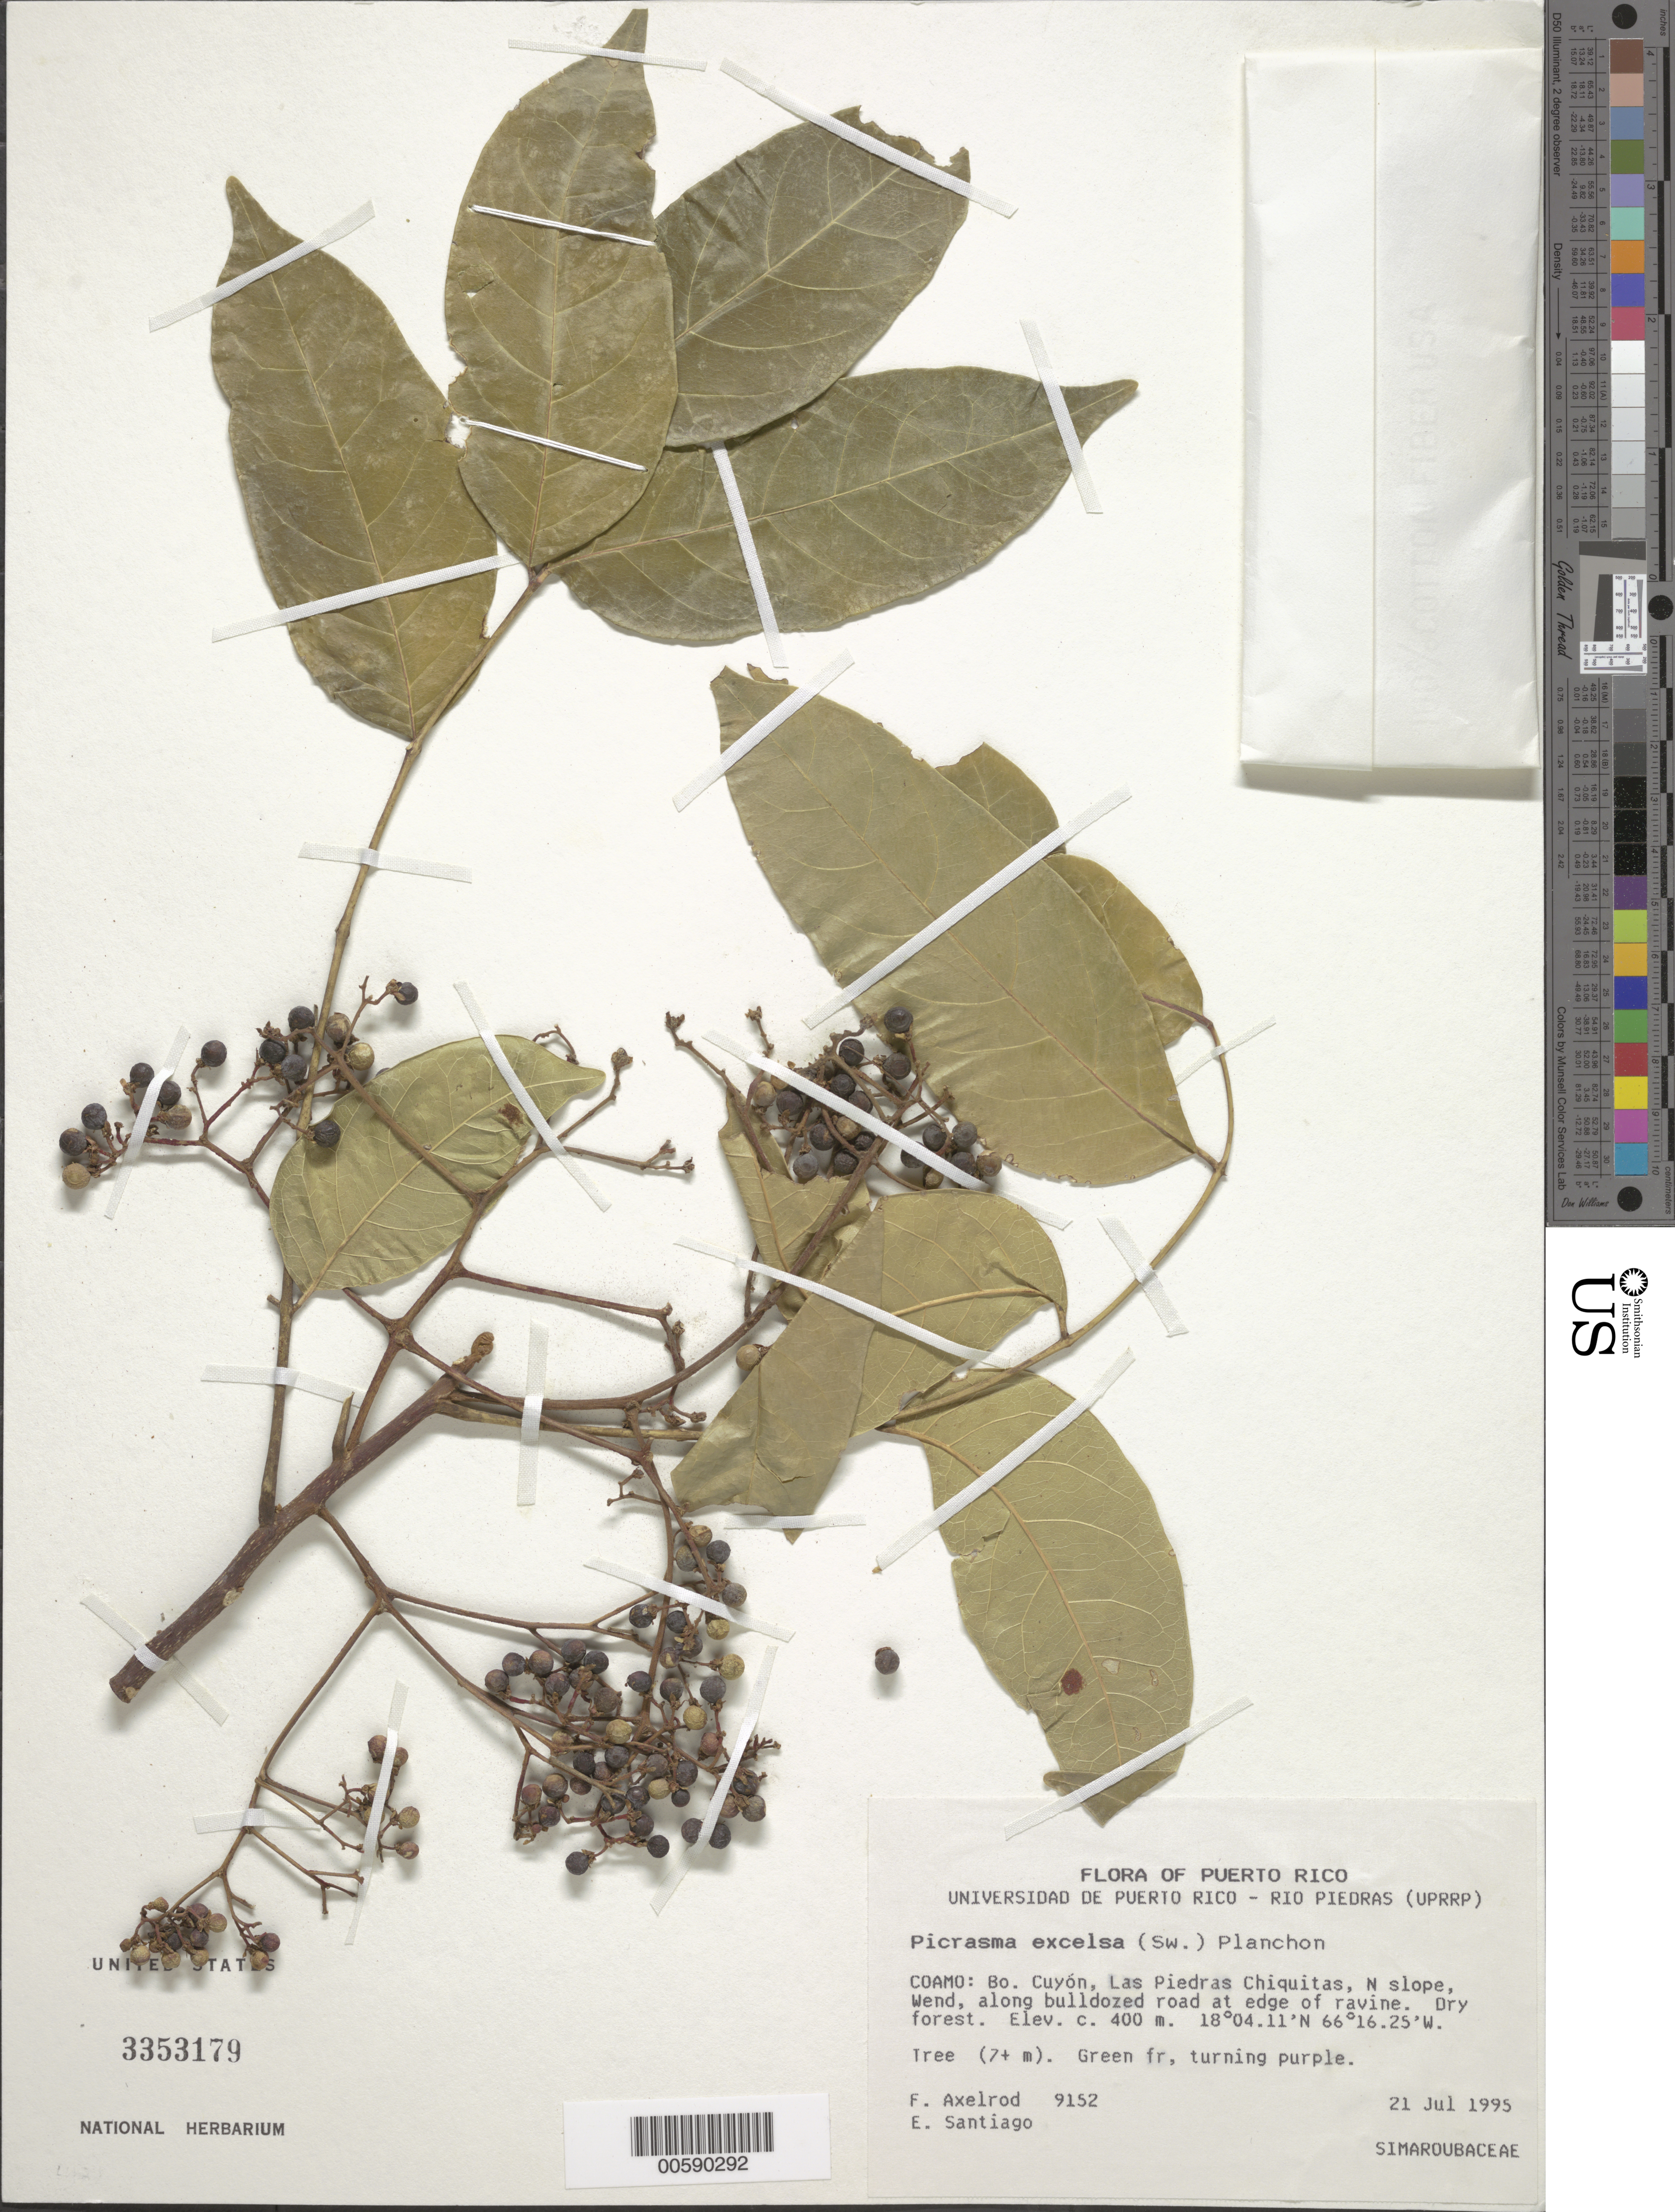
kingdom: Plantae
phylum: Tracheophyta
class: Magnoliopsida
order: Sapindales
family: Simaroubaceae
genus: Picrasma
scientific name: Picrasma excelsa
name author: (Sw.) Planch.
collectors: F. S. Axelrod & E. Santiago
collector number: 9152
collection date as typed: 21 Jul 1995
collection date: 1995-07-21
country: Puerto Rico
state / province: Coamo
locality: Coamo: Bo. Cuyón, Las Piedras Chiquitas, N slope, Wend, along bulldozed road at edge of ravine.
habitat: Dry forest.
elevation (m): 400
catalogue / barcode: US 3353179